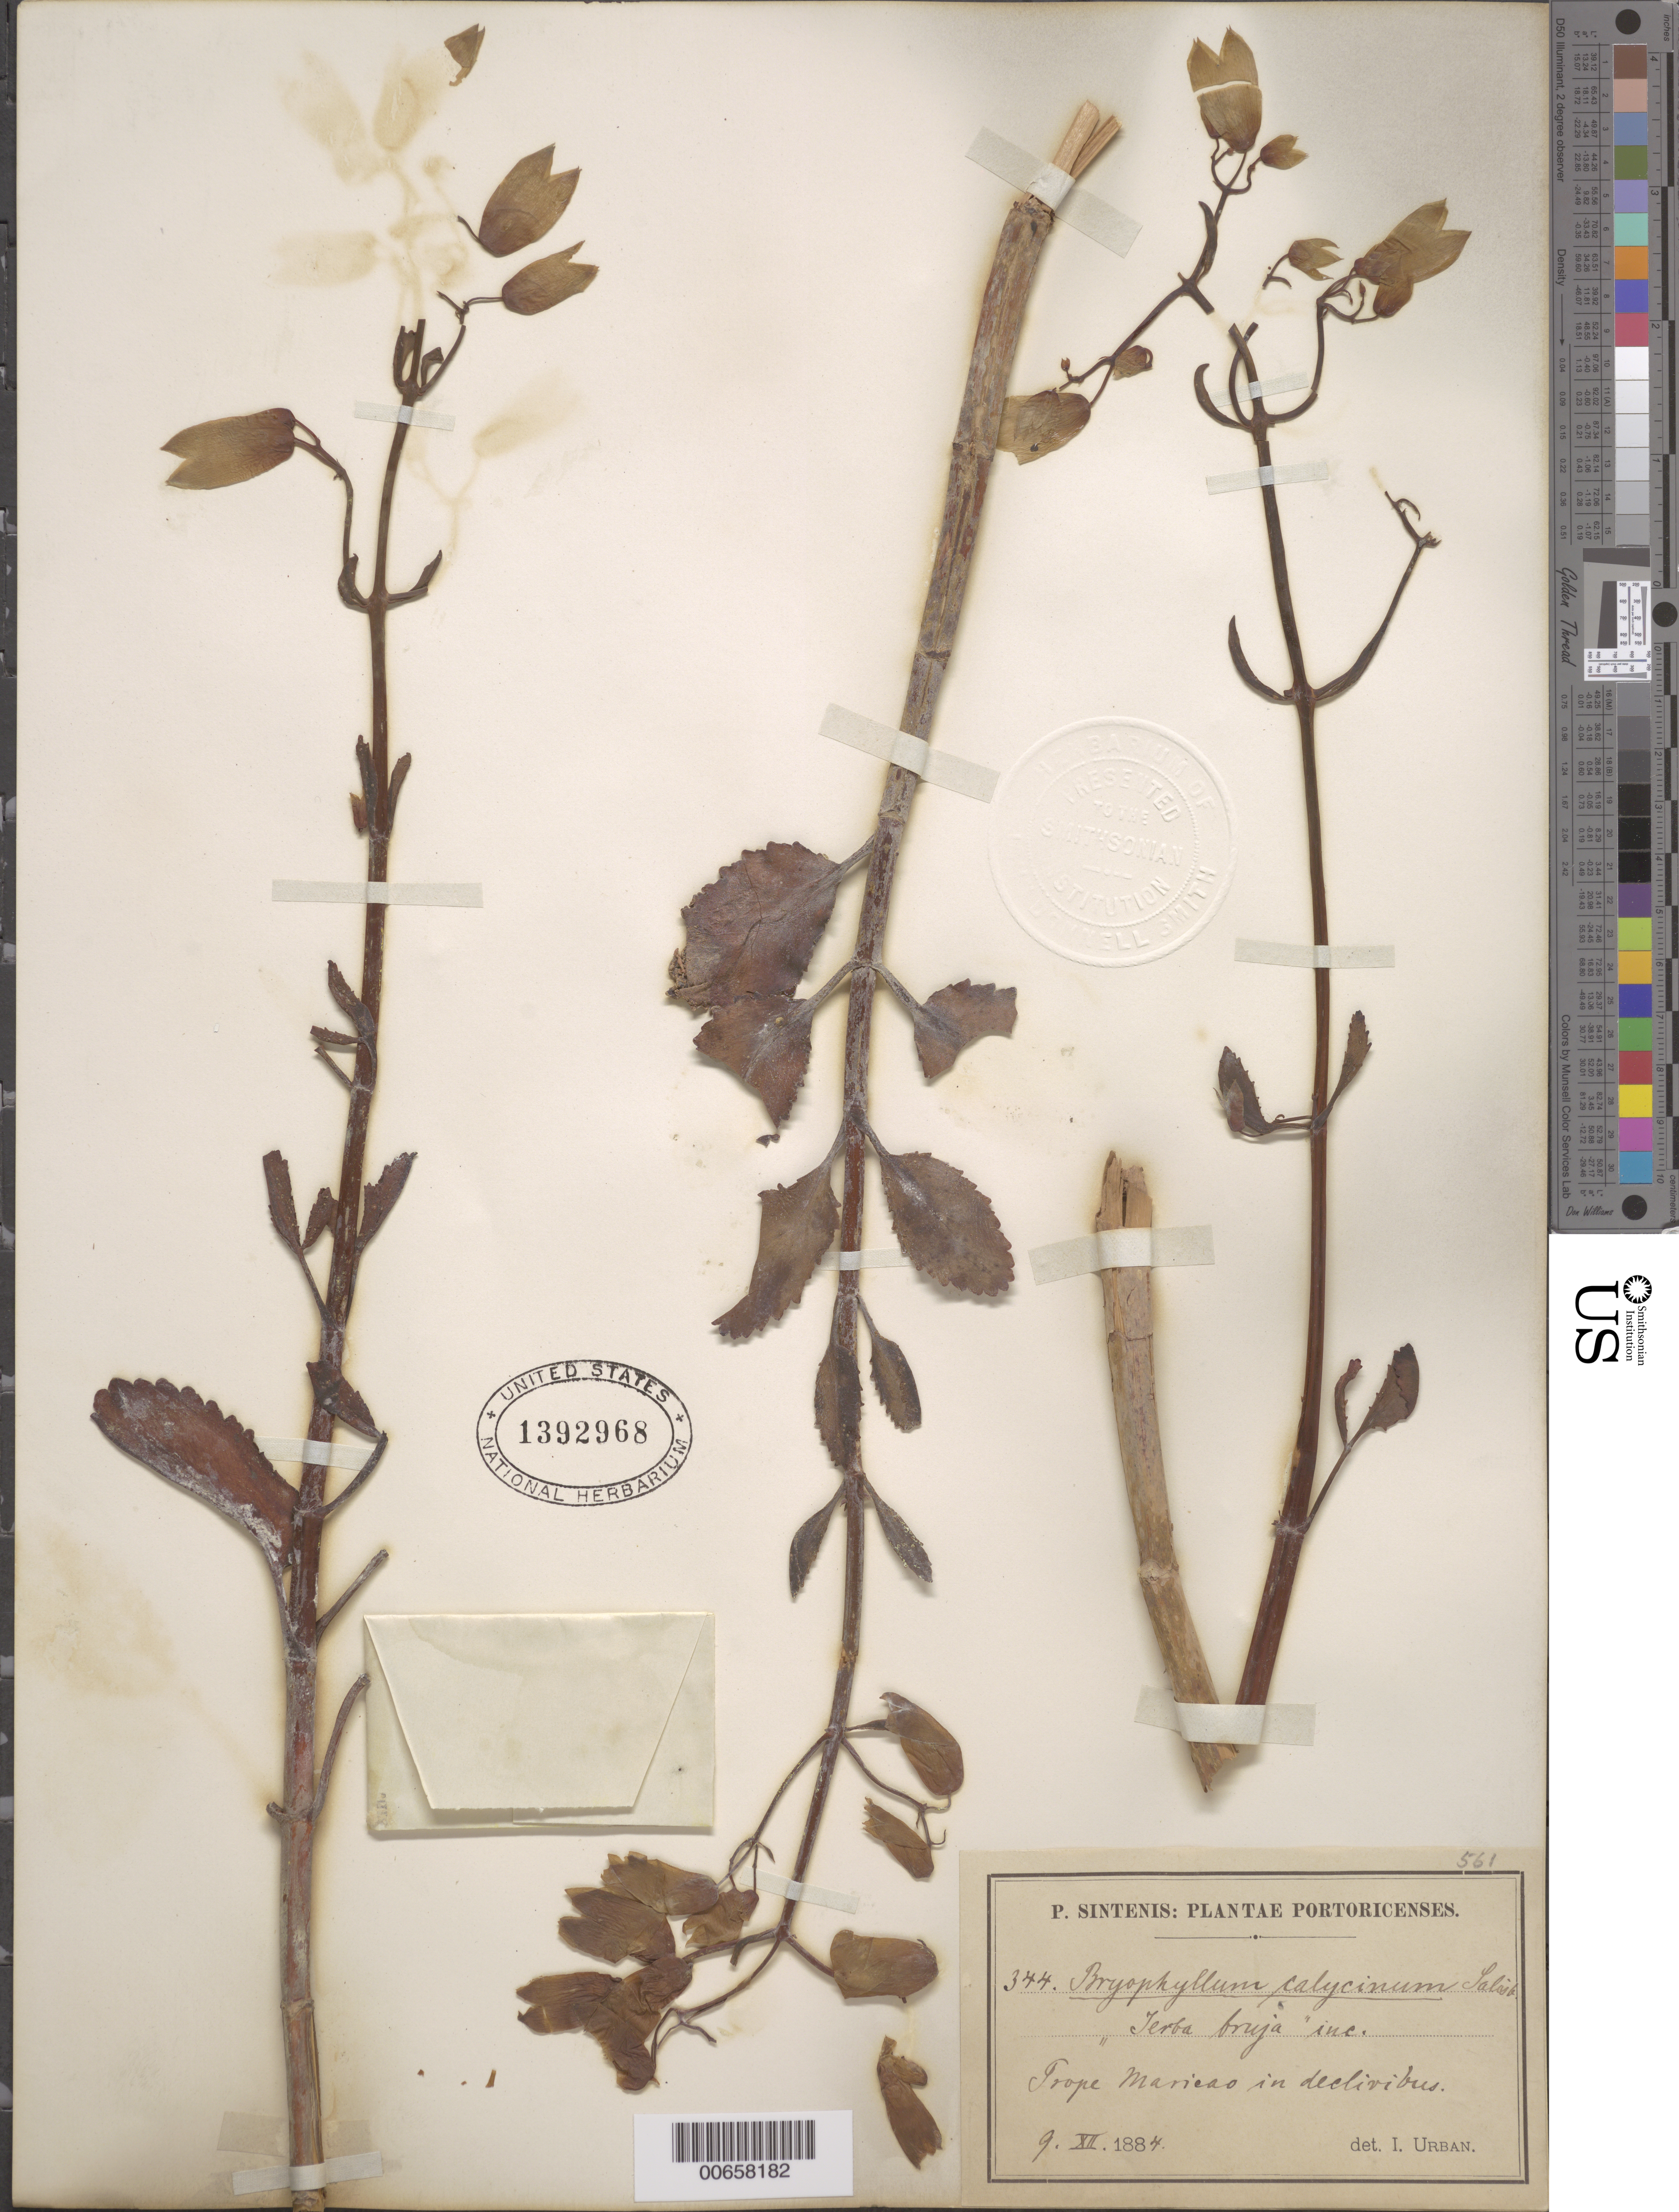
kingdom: Plantae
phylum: Tracheophyta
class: Magnoliopsida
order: Saxifragales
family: Crassulaceae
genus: Kalanchoe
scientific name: Kalanchoe pinnata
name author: (Lam.) Pers.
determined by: Strong, Mark T., (BOT), Smithsonian Institution - National Museum of Natural History (UNITED STATES)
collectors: P. Sintenis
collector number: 344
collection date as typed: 09 Dec 1884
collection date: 1884-12-09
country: Puerto Rico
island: Greater Antilles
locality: Prope Maricao in declivibus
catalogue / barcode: US 1392968